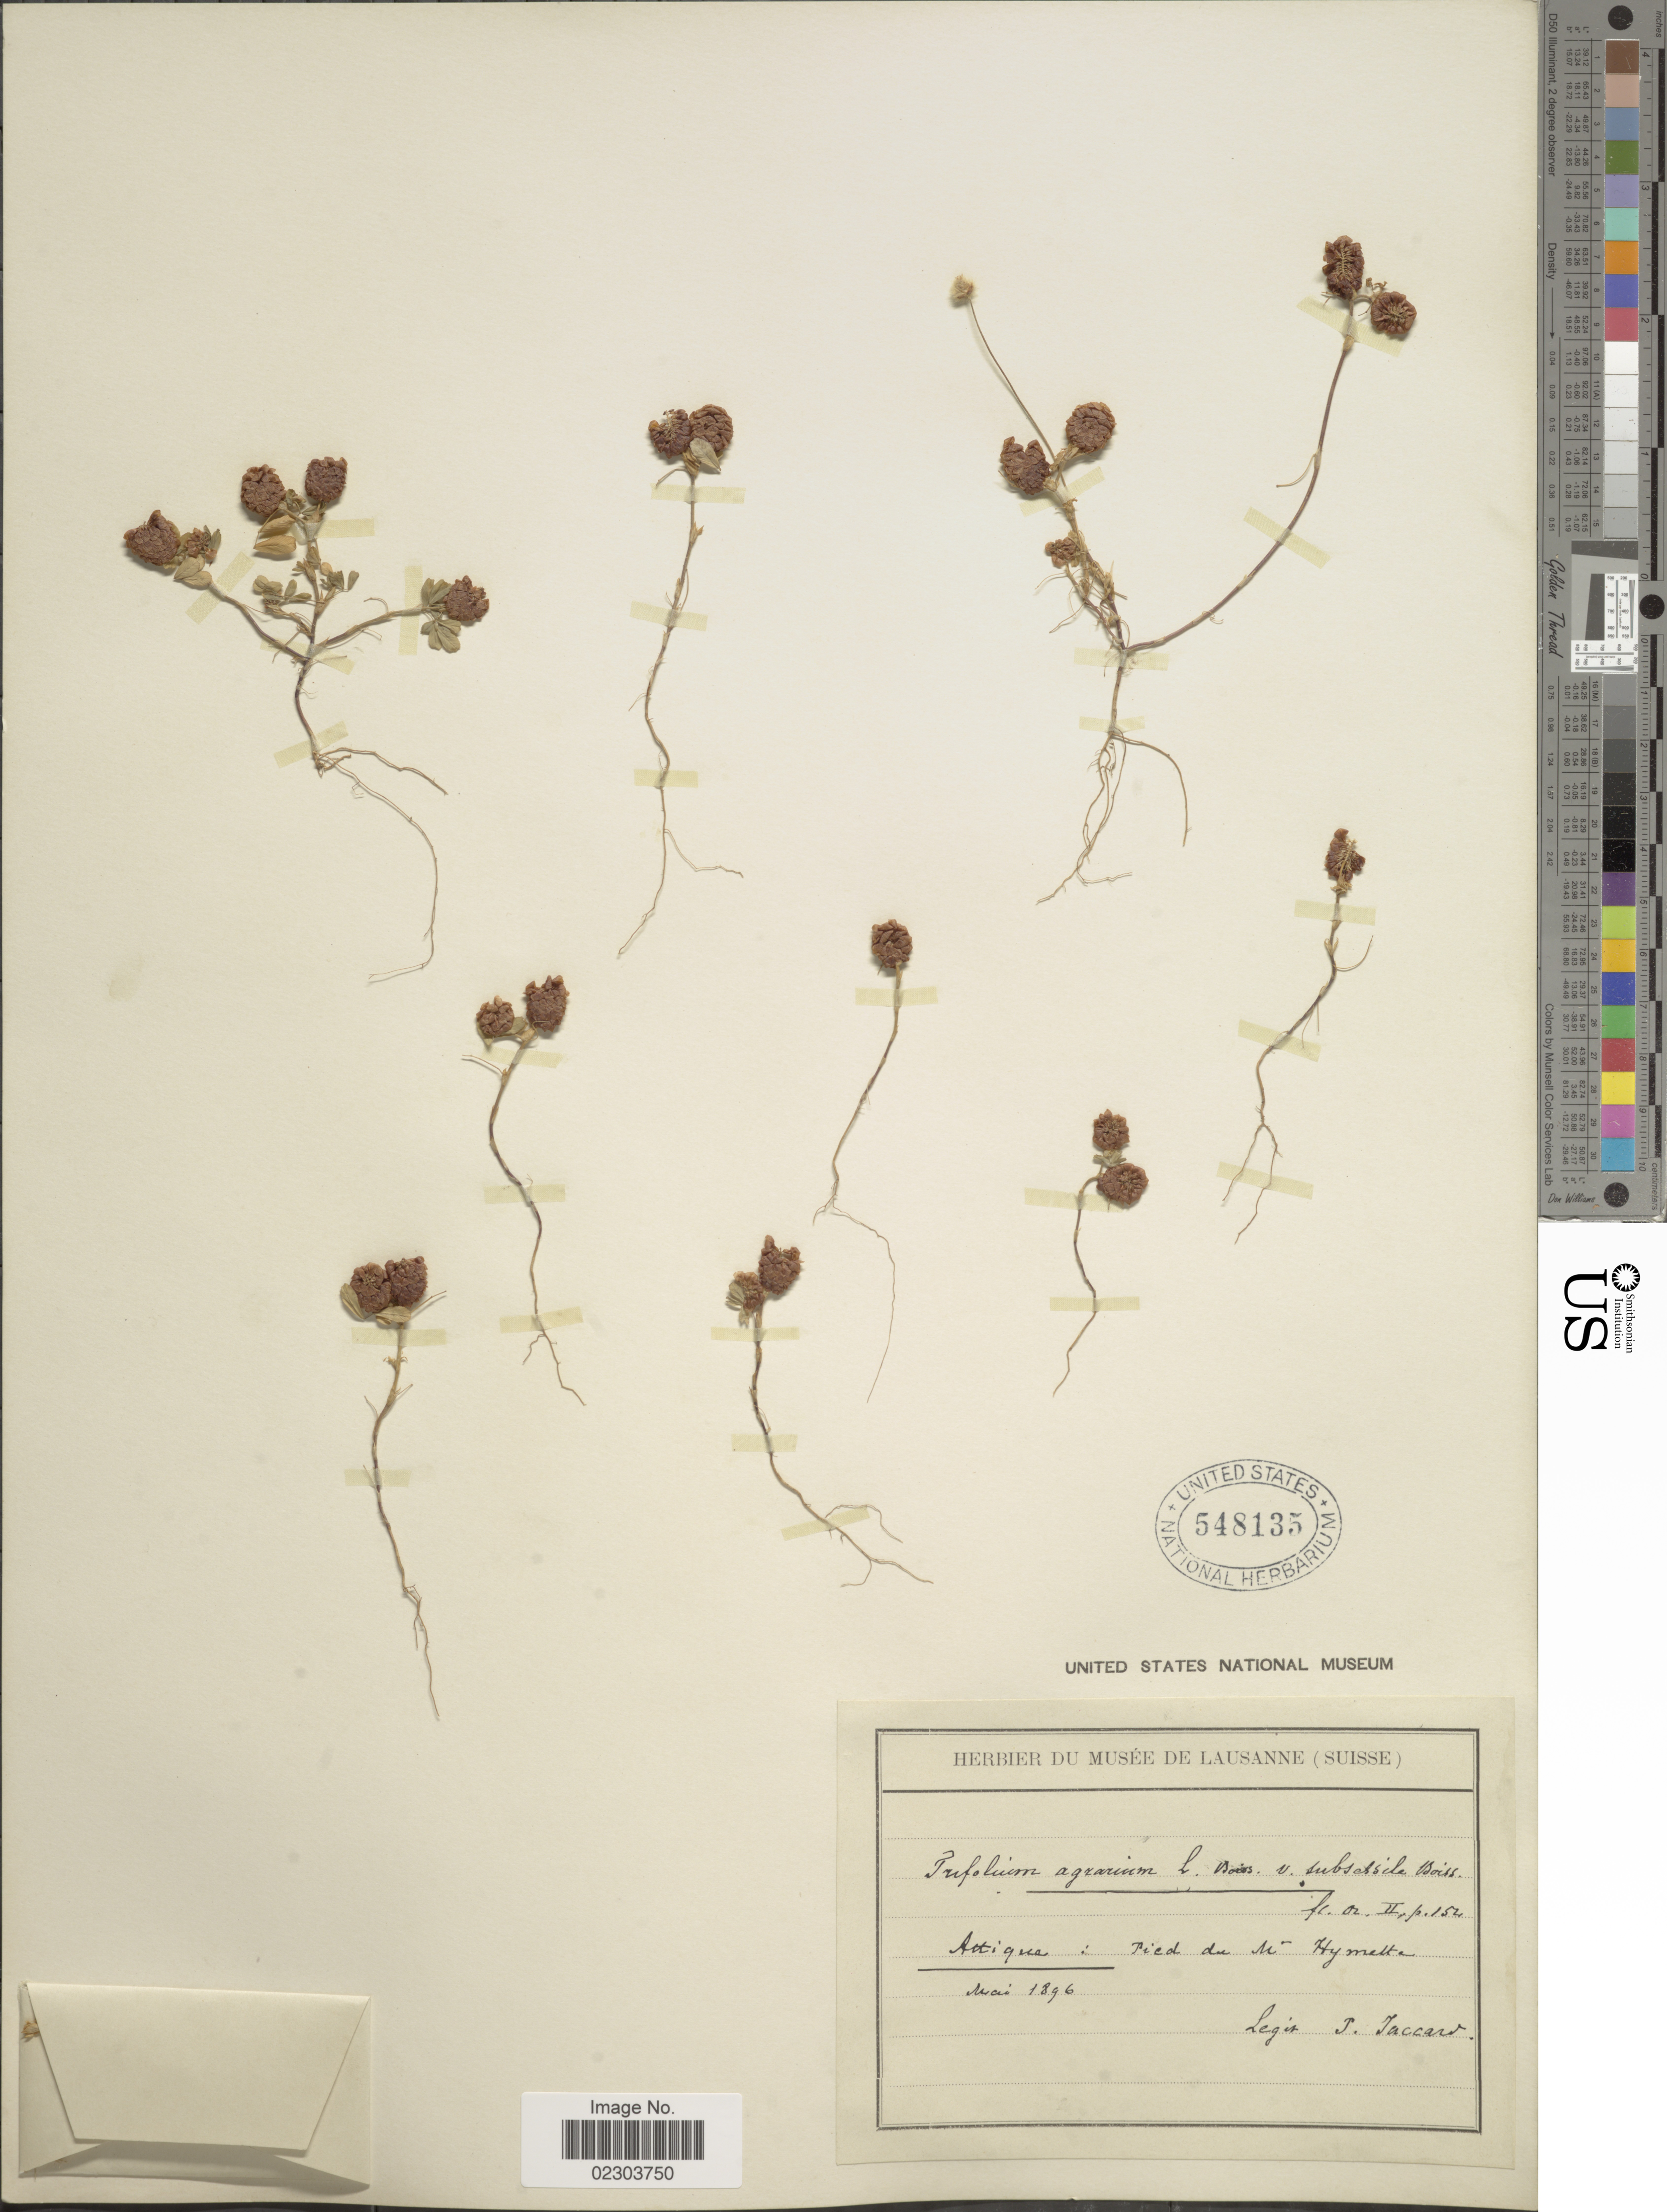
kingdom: Plantae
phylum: Tracheophyta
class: Magnoliopsida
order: Fabales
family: Fabaceae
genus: Trifolium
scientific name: Trifolium agrarium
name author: L.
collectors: Jaccard, P.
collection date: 1896-05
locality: Altique: pied du Mt Hymelta [interpreted]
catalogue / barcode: US 548135